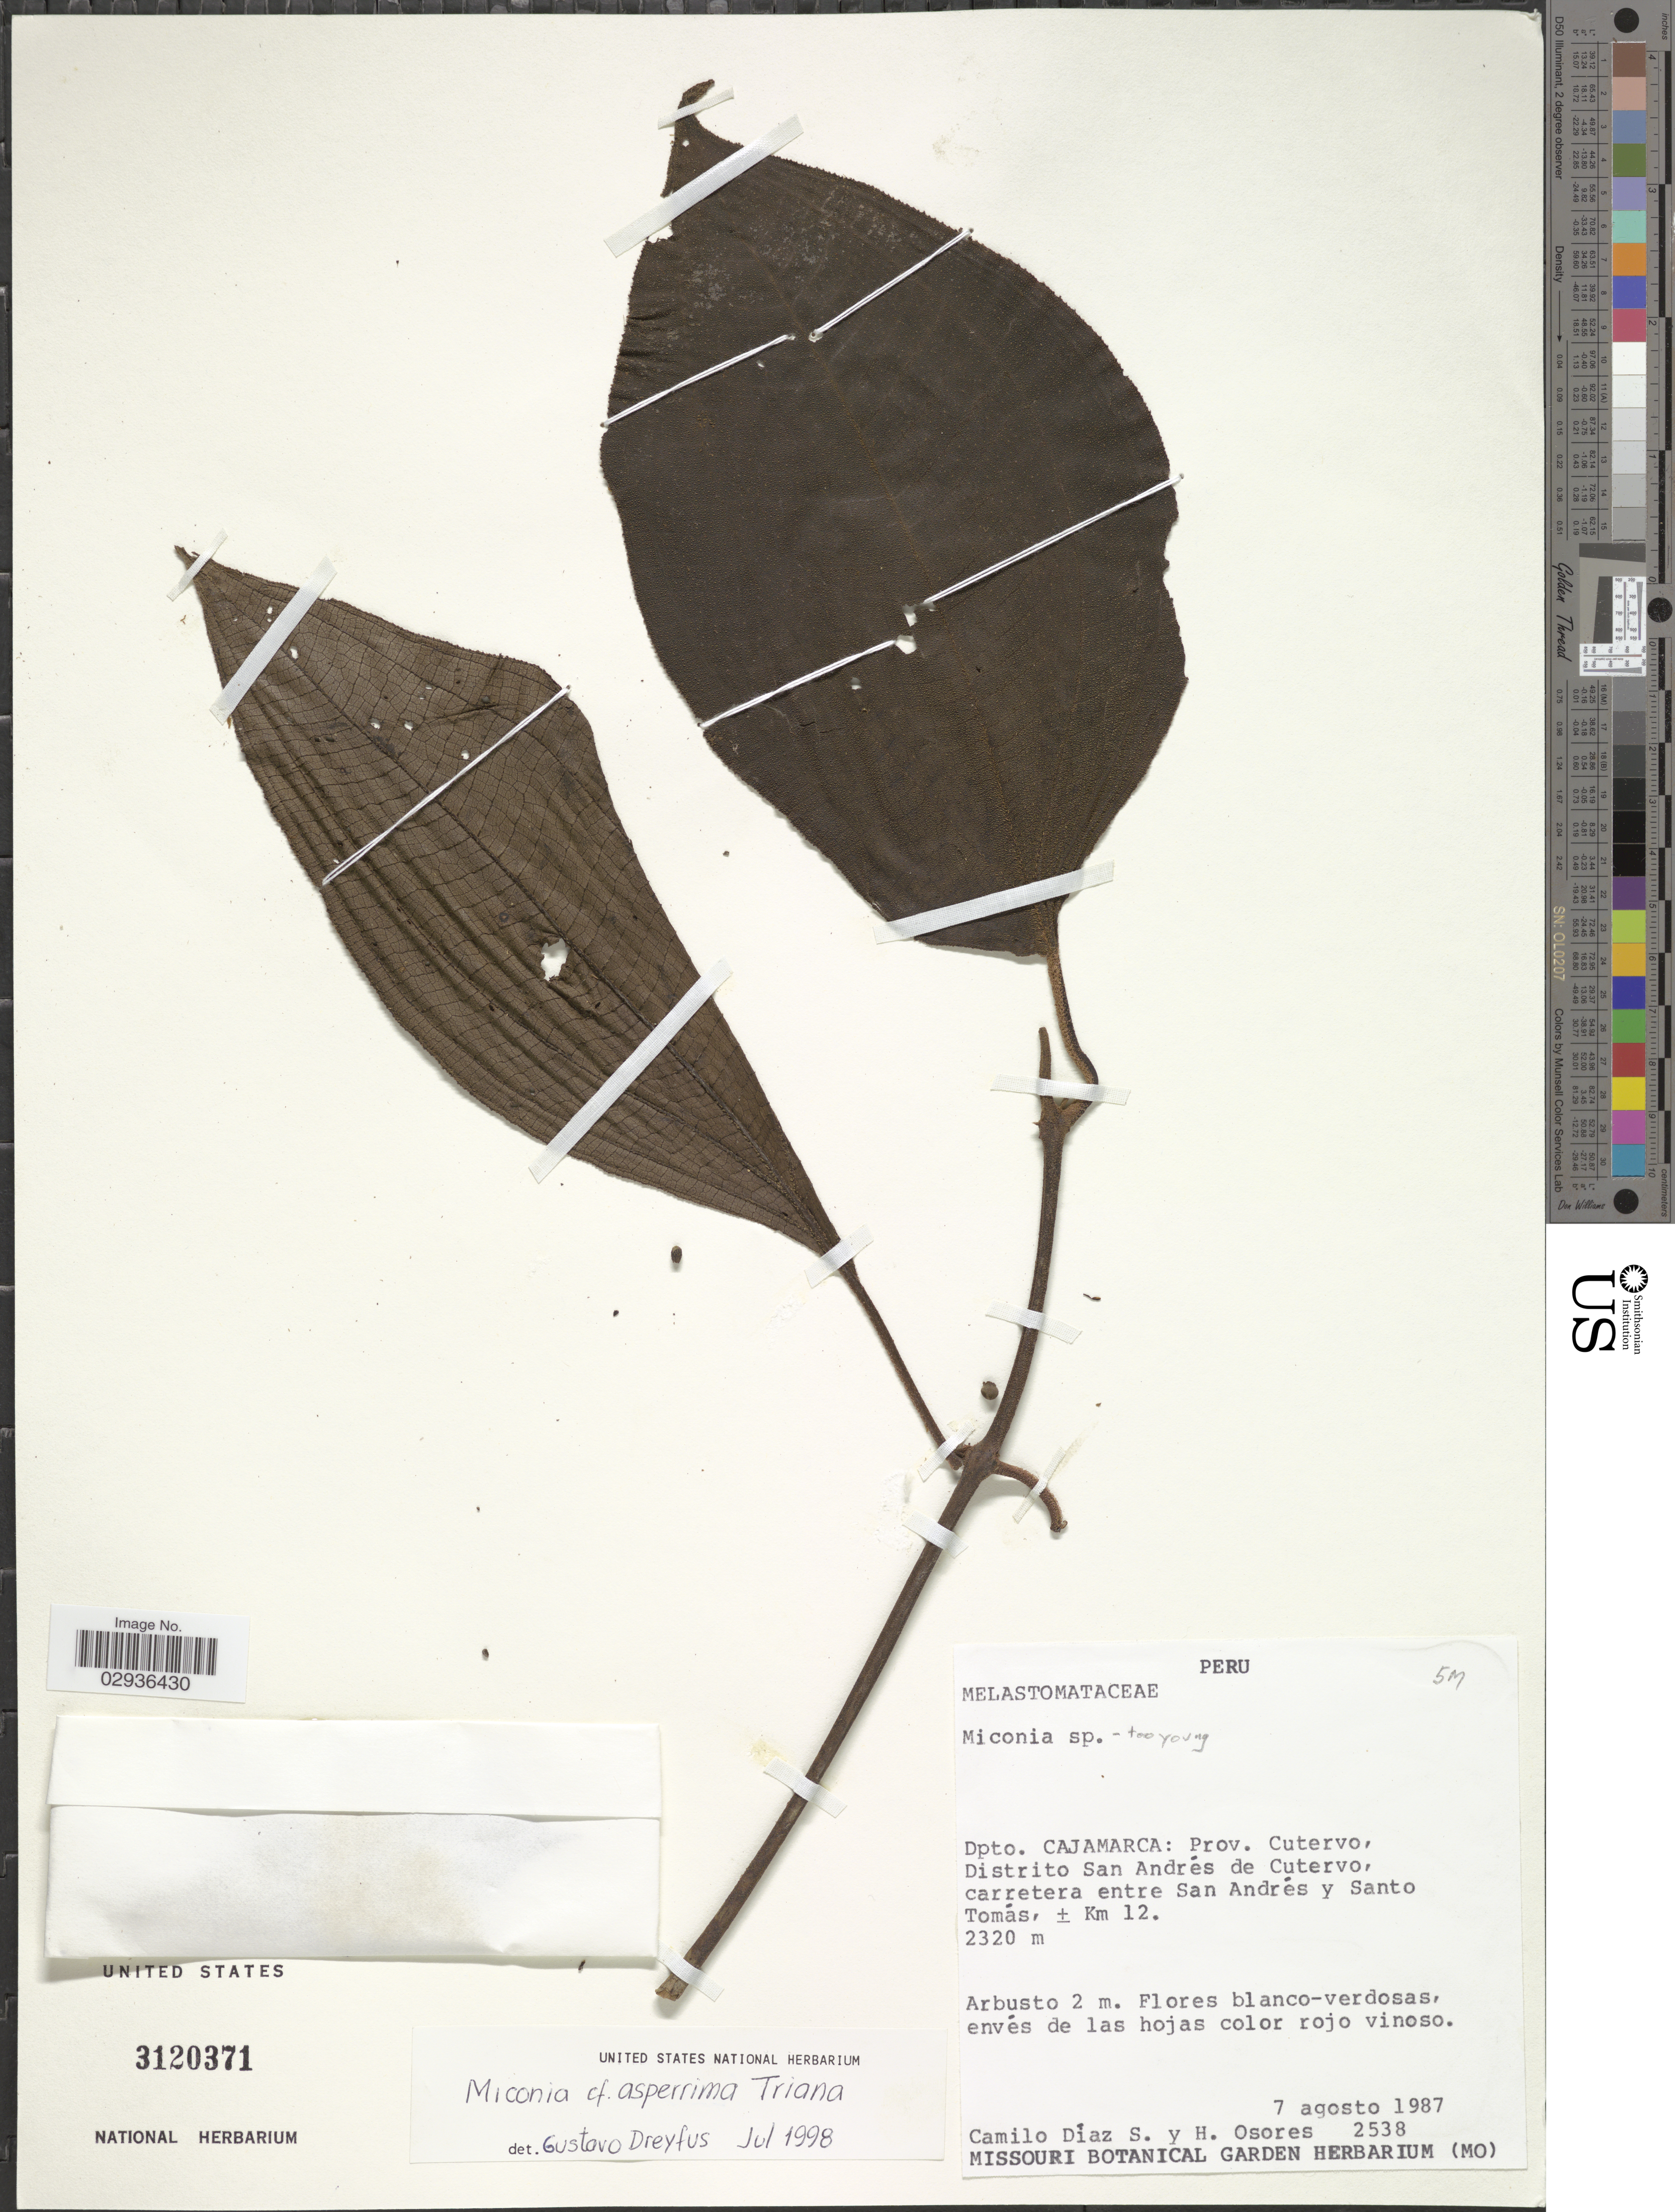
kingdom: Plantae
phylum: Tracheophyta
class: Magnoliopsida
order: Myrtales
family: Melastomataceae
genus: Miconia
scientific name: Miconia asperrima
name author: Triana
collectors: C. Díaz & H. Osores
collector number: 2538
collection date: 1987-08-07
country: Peru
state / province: Cajamarca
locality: Dpto. Cajamarca: Prov. Cutervo, Distrito San Andrés de Cutervo, carretera entre San Andrés y Santo Tómas, ± Km 12.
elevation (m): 2320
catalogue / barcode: US 3120371